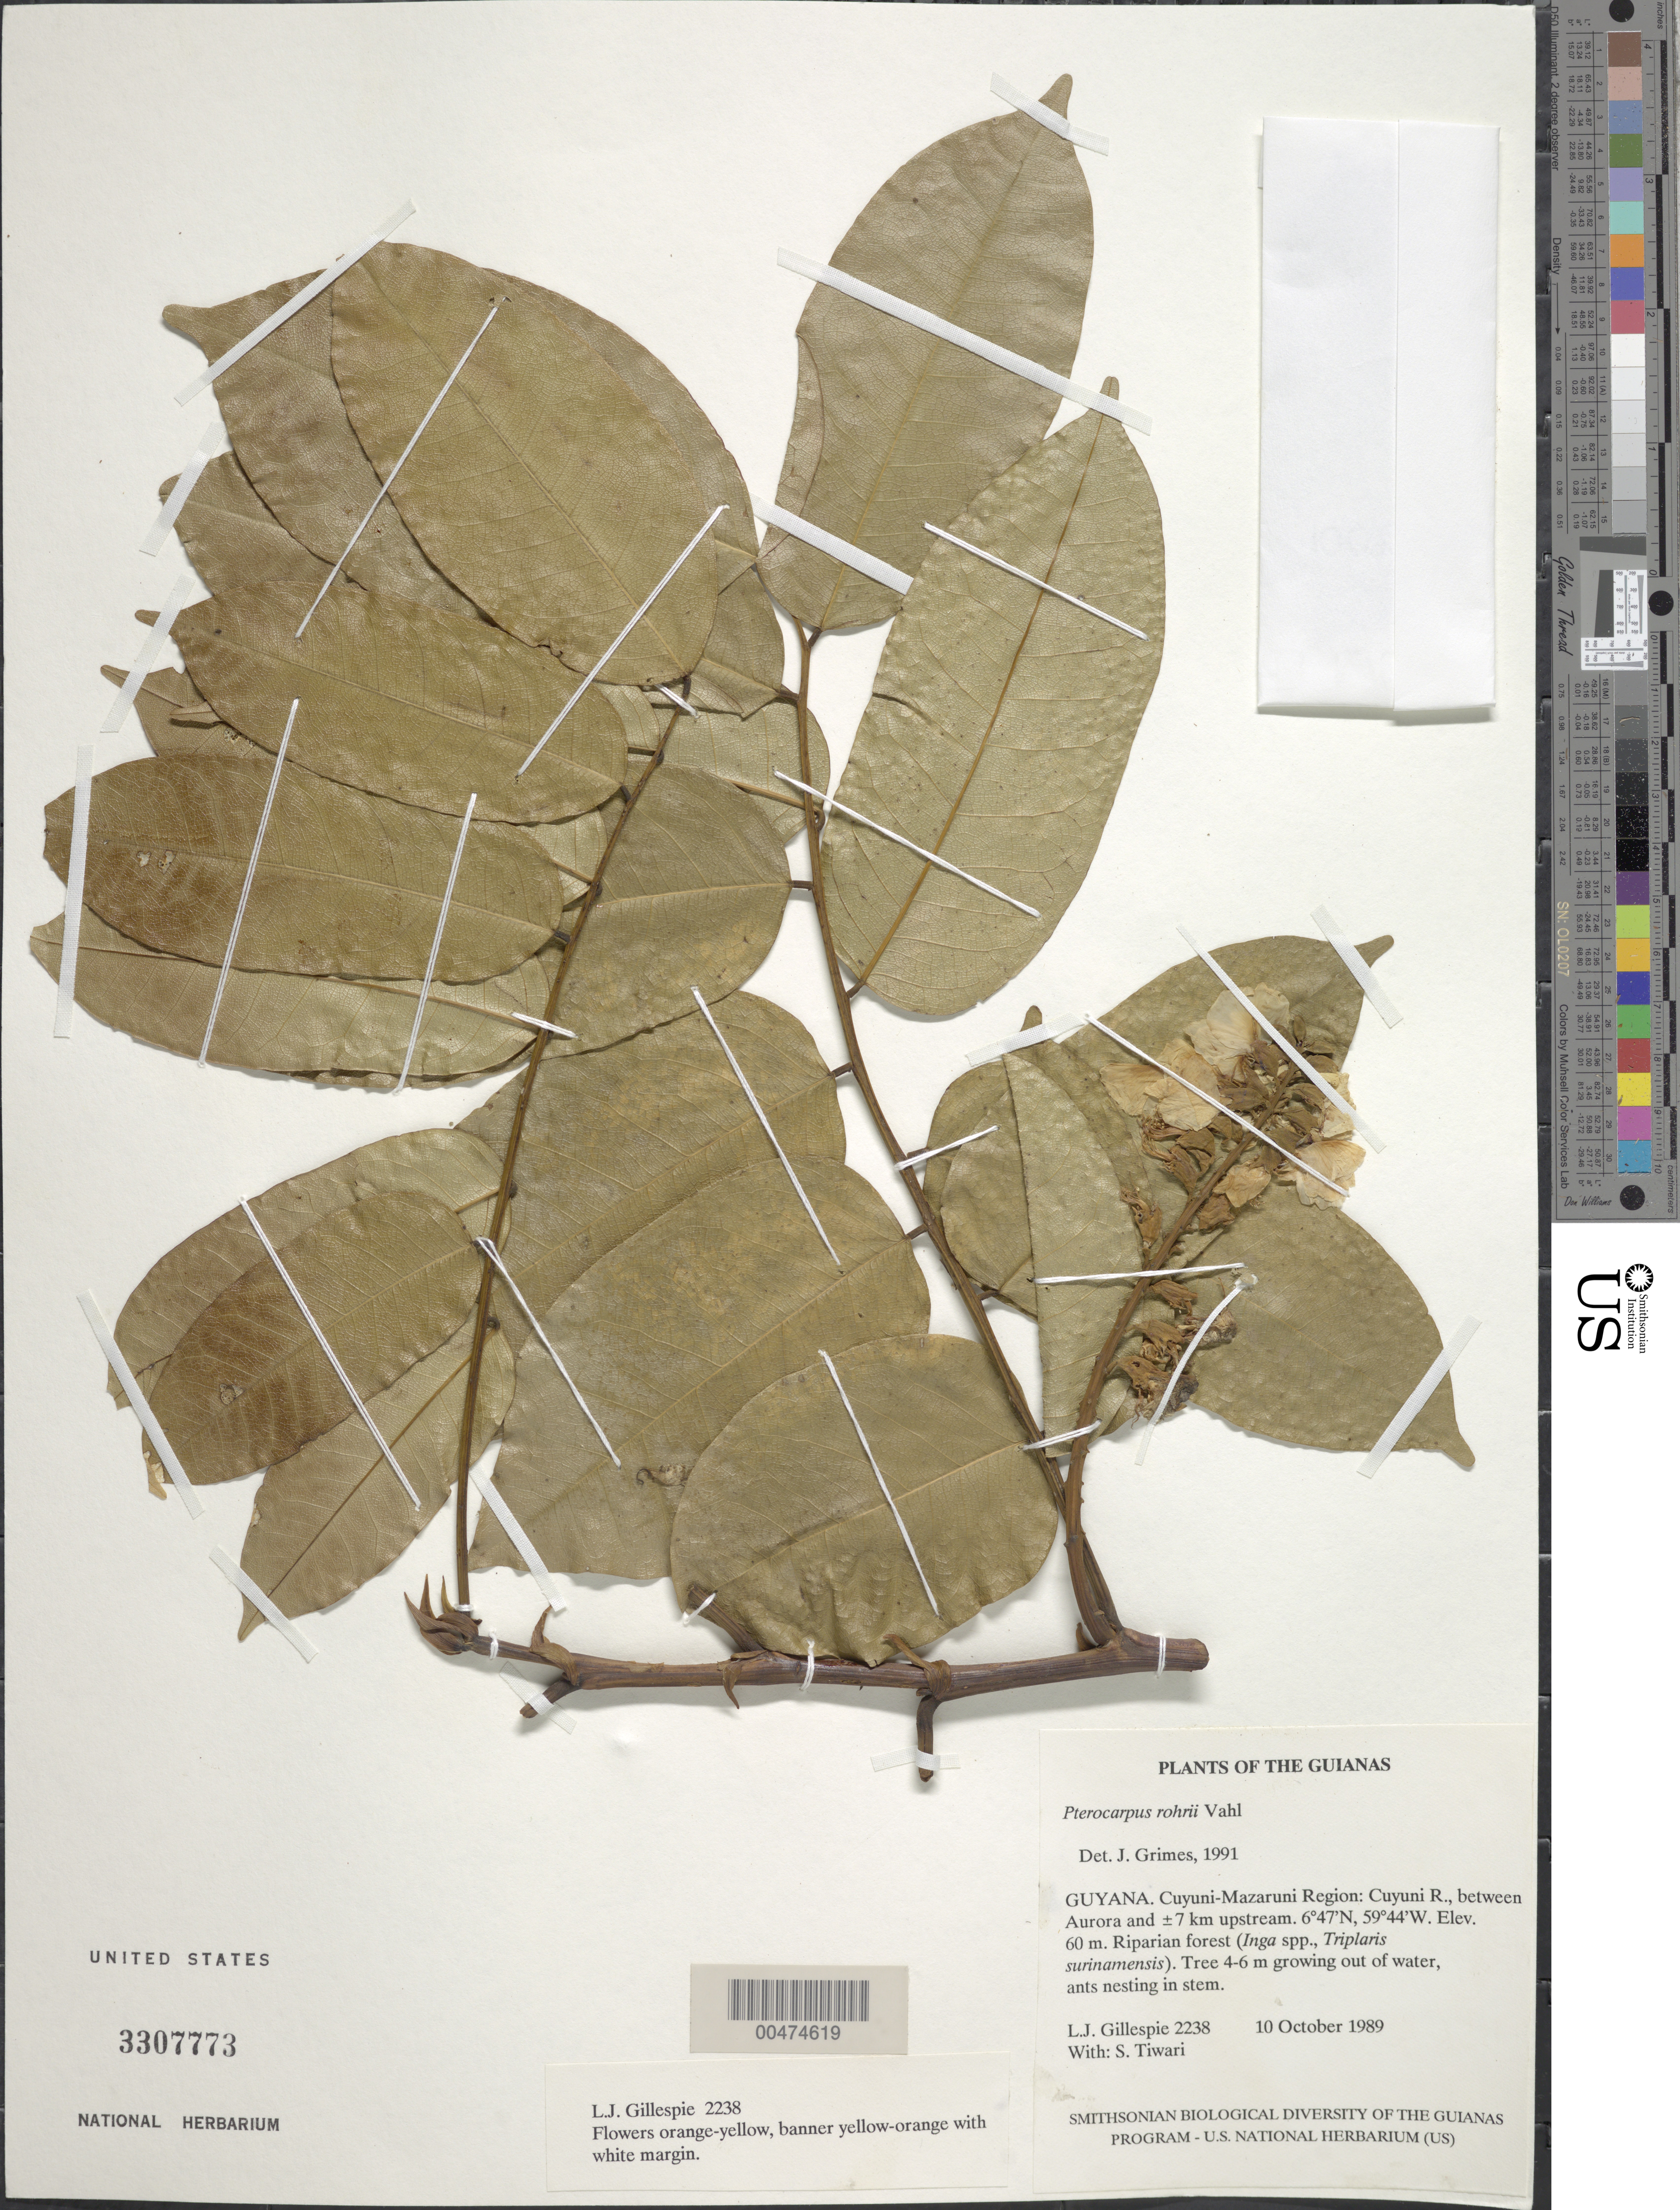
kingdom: Plantae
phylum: Tracheophyta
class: Magnoliopsida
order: Fabales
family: Fabaceae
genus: Pterocarpus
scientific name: Pterocarpus rohrii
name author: Vahl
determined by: Grimes, J.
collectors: L. J. Gillespie & S. Tiwari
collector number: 2238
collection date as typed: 10 October 1989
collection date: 1989-10-10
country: Guyana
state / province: Cuyuni-Mazaruni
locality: Cuyuni R., between Aurora and ±7 km upstream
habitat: Riparian forest (Inga spp., Triplaris surinamensis)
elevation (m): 60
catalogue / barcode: US 3307773